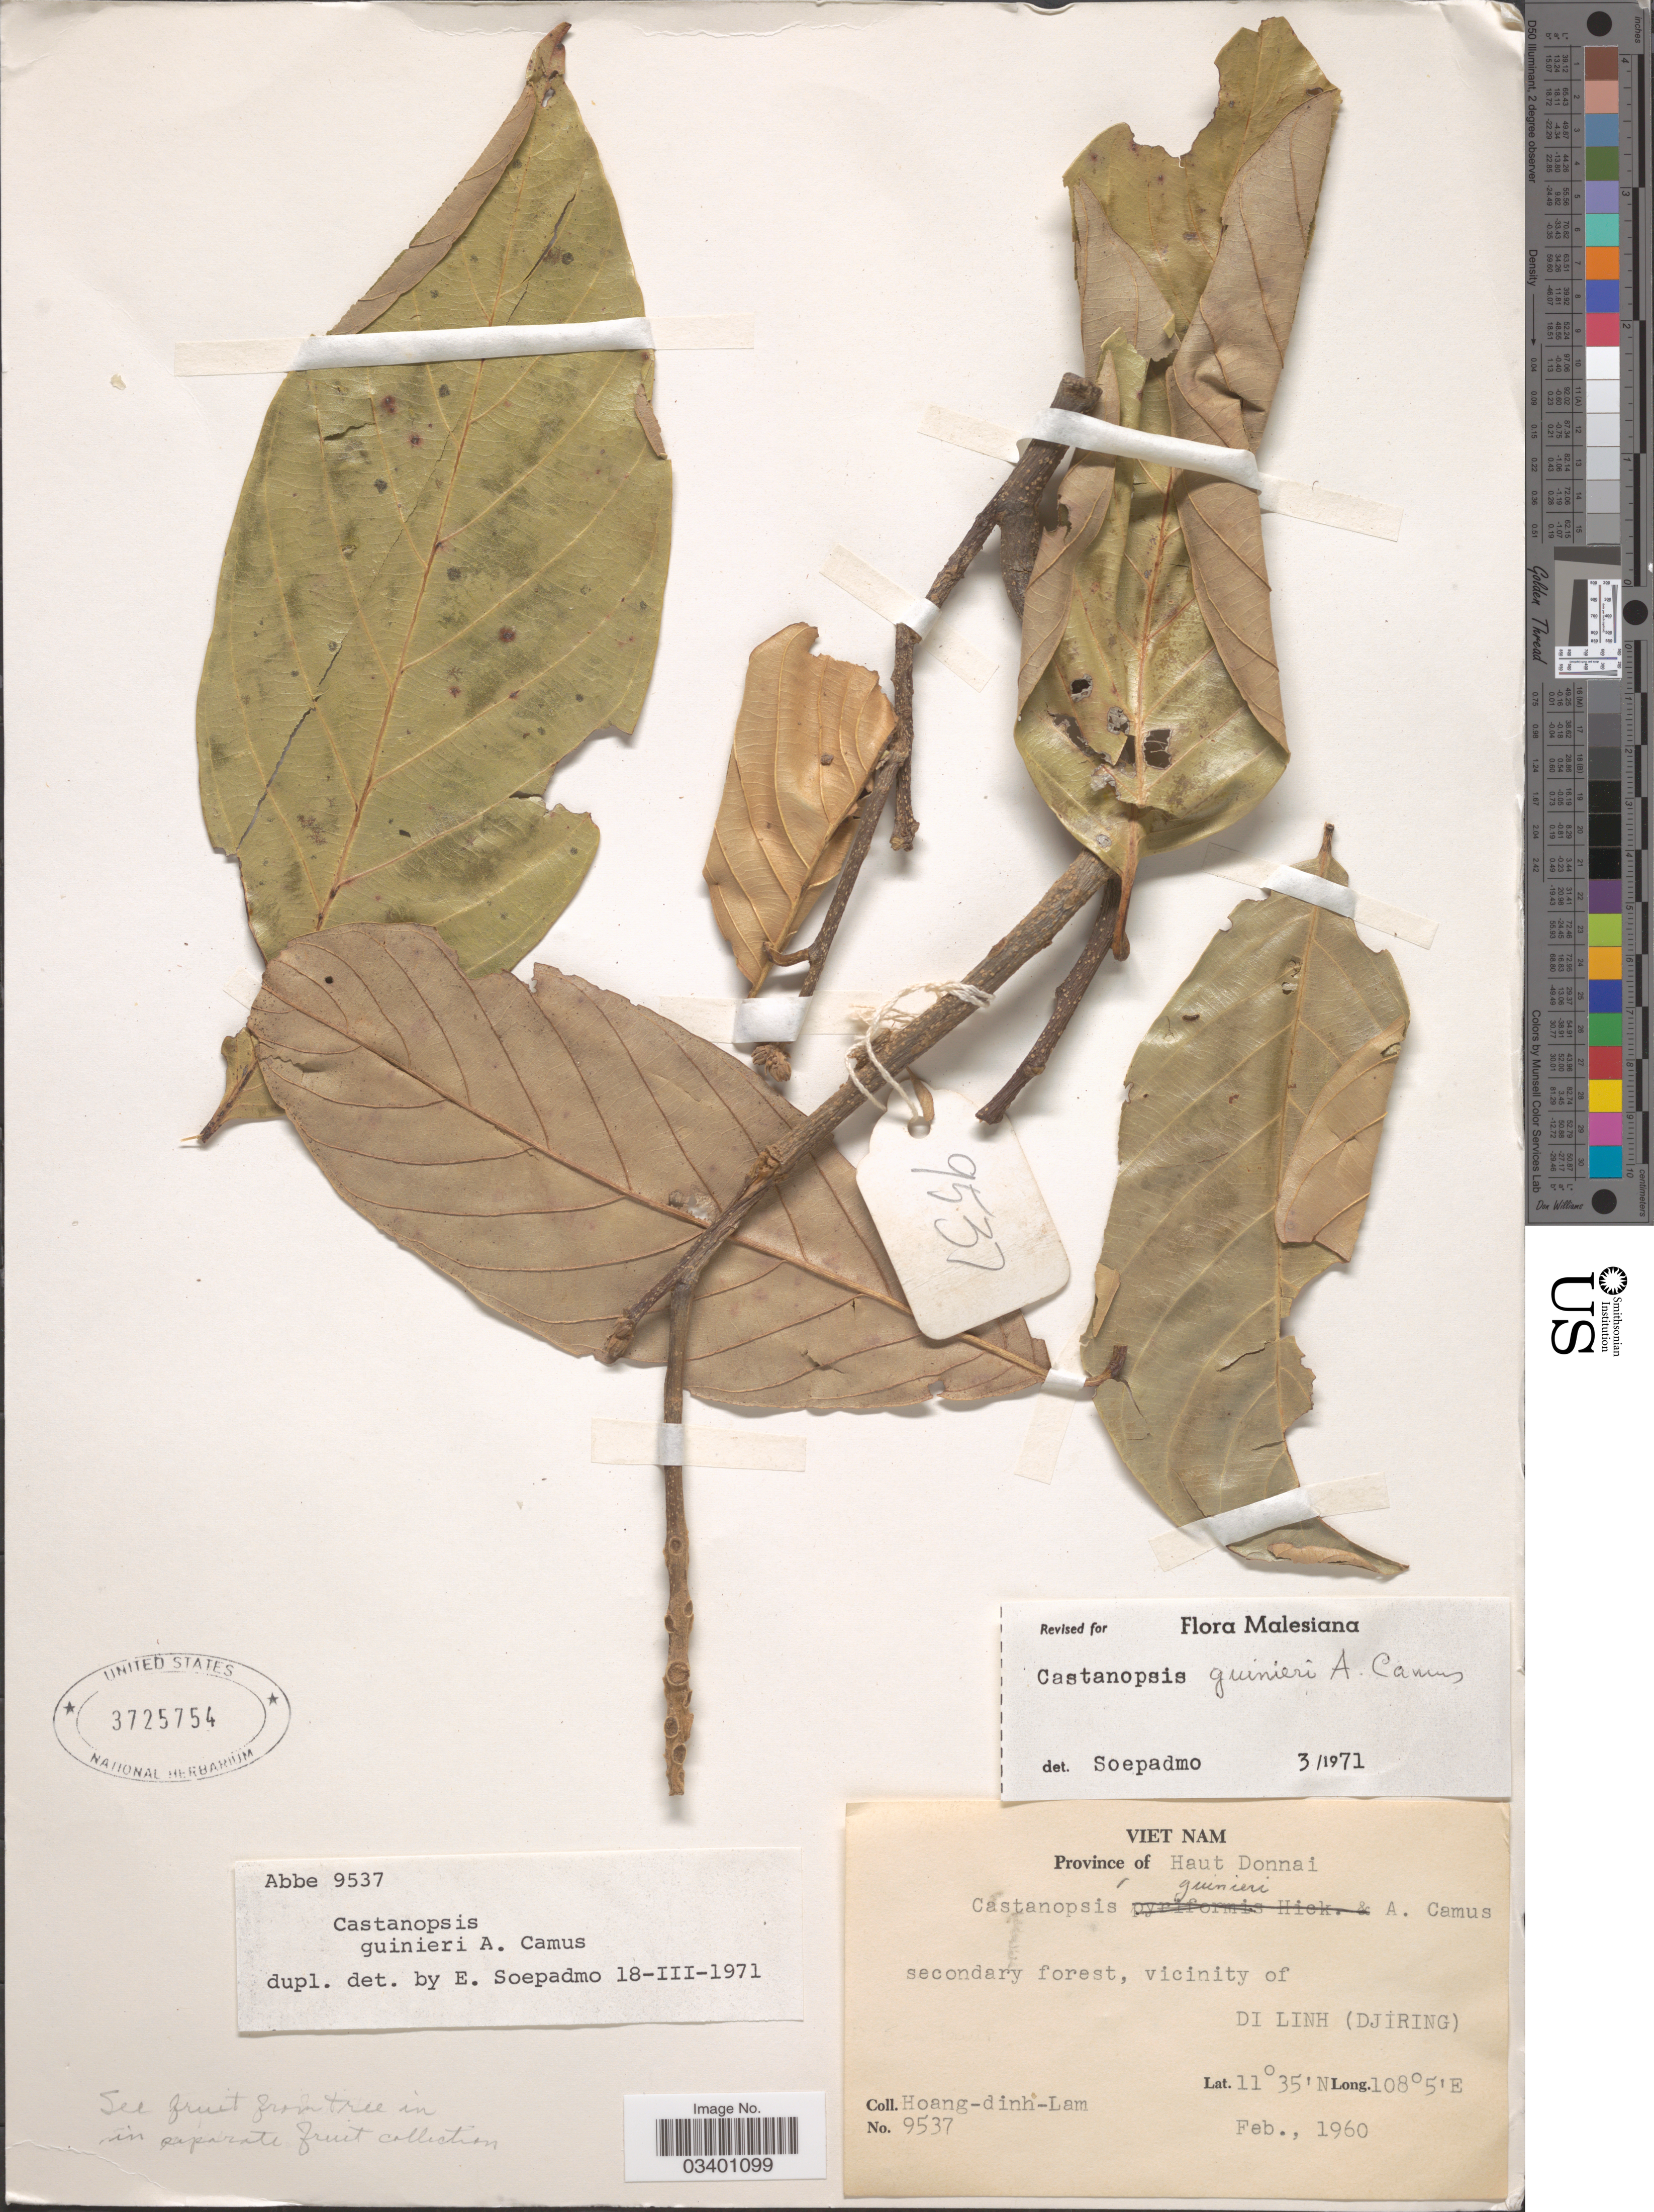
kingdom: Plantae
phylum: Tracheophyta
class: Magnoliopsida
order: Fagales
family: Fagaceae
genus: Castanopsis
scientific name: Castanopsis guinieri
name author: A. Camus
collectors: Hoang-dinh-Lam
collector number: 9537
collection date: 1960-02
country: Vietnam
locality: Province of Haut Donnai. Secondary forest, vicinity of Di Linh (Djiring).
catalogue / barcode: US 3725754